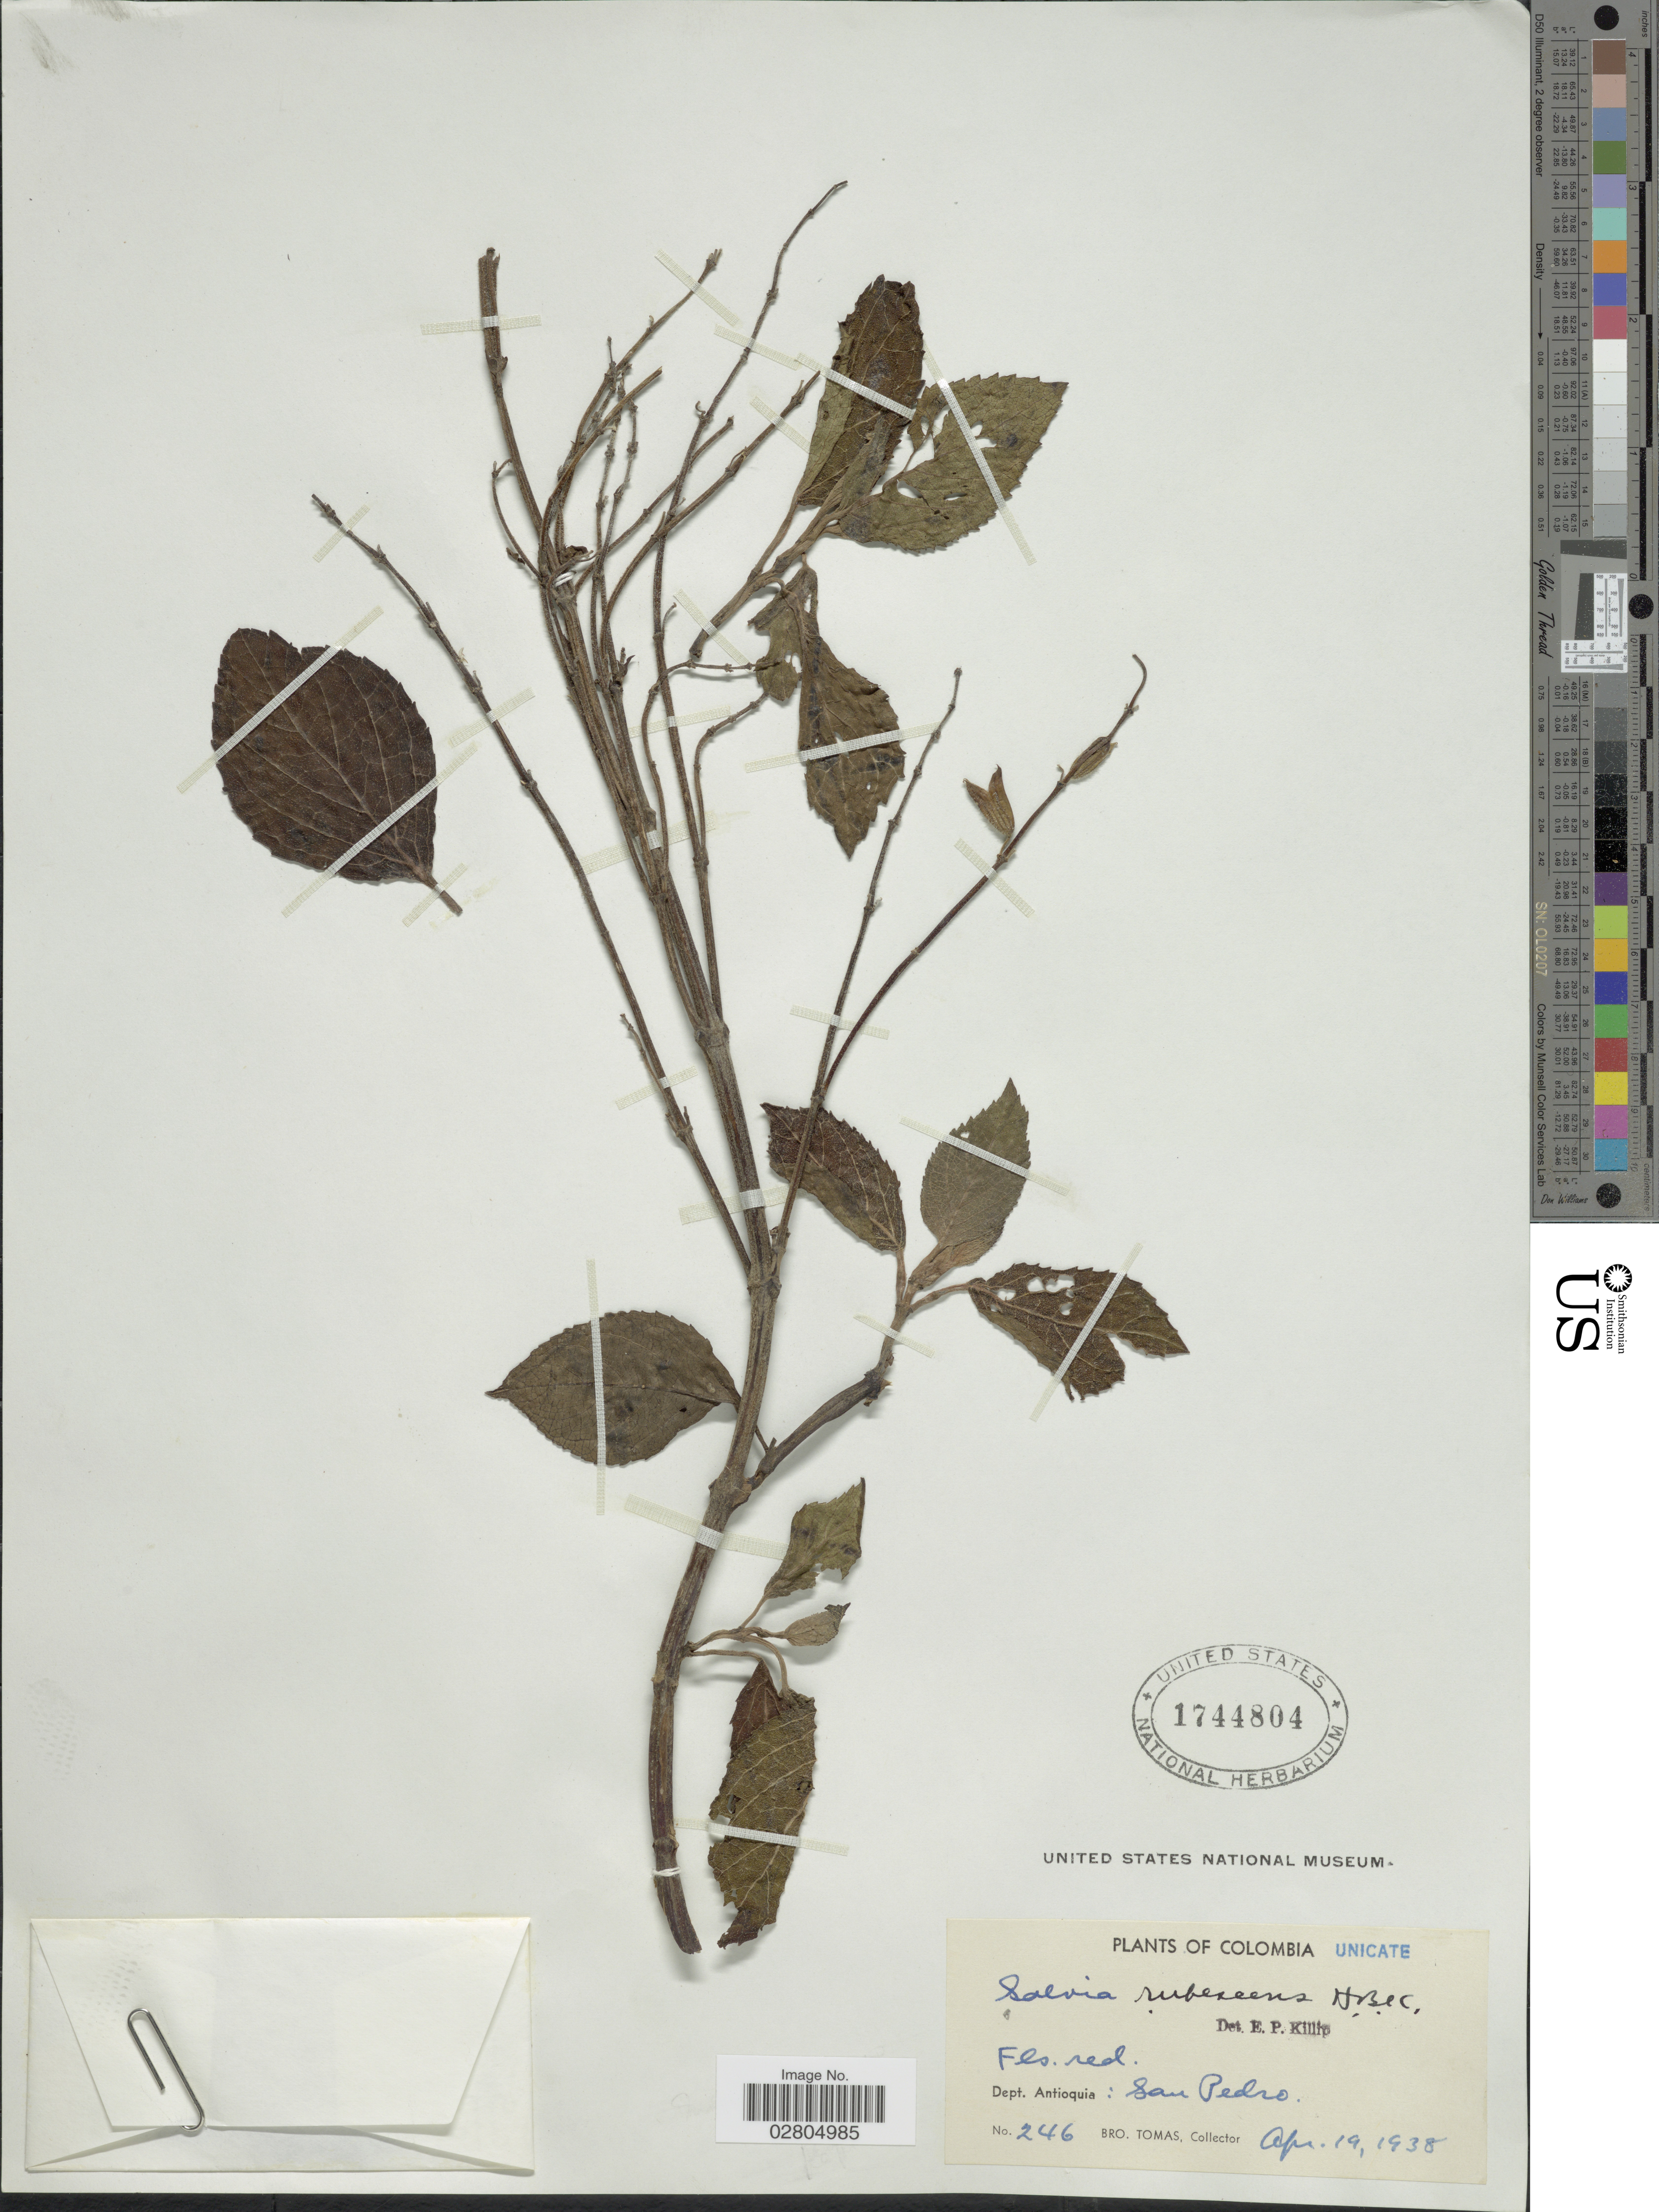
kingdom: Plantae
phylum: Tracheophyta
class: Magnoliopsida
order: Lamiales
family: Lamiaceae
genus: Salvia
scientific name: Salvia rubescens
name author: Kunth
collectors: B. Tomas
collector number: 246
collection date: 1938-04-19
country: Colombia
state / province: Antioquia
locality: Dept. Antioquia, San Pedro.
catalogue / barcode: US 1744804